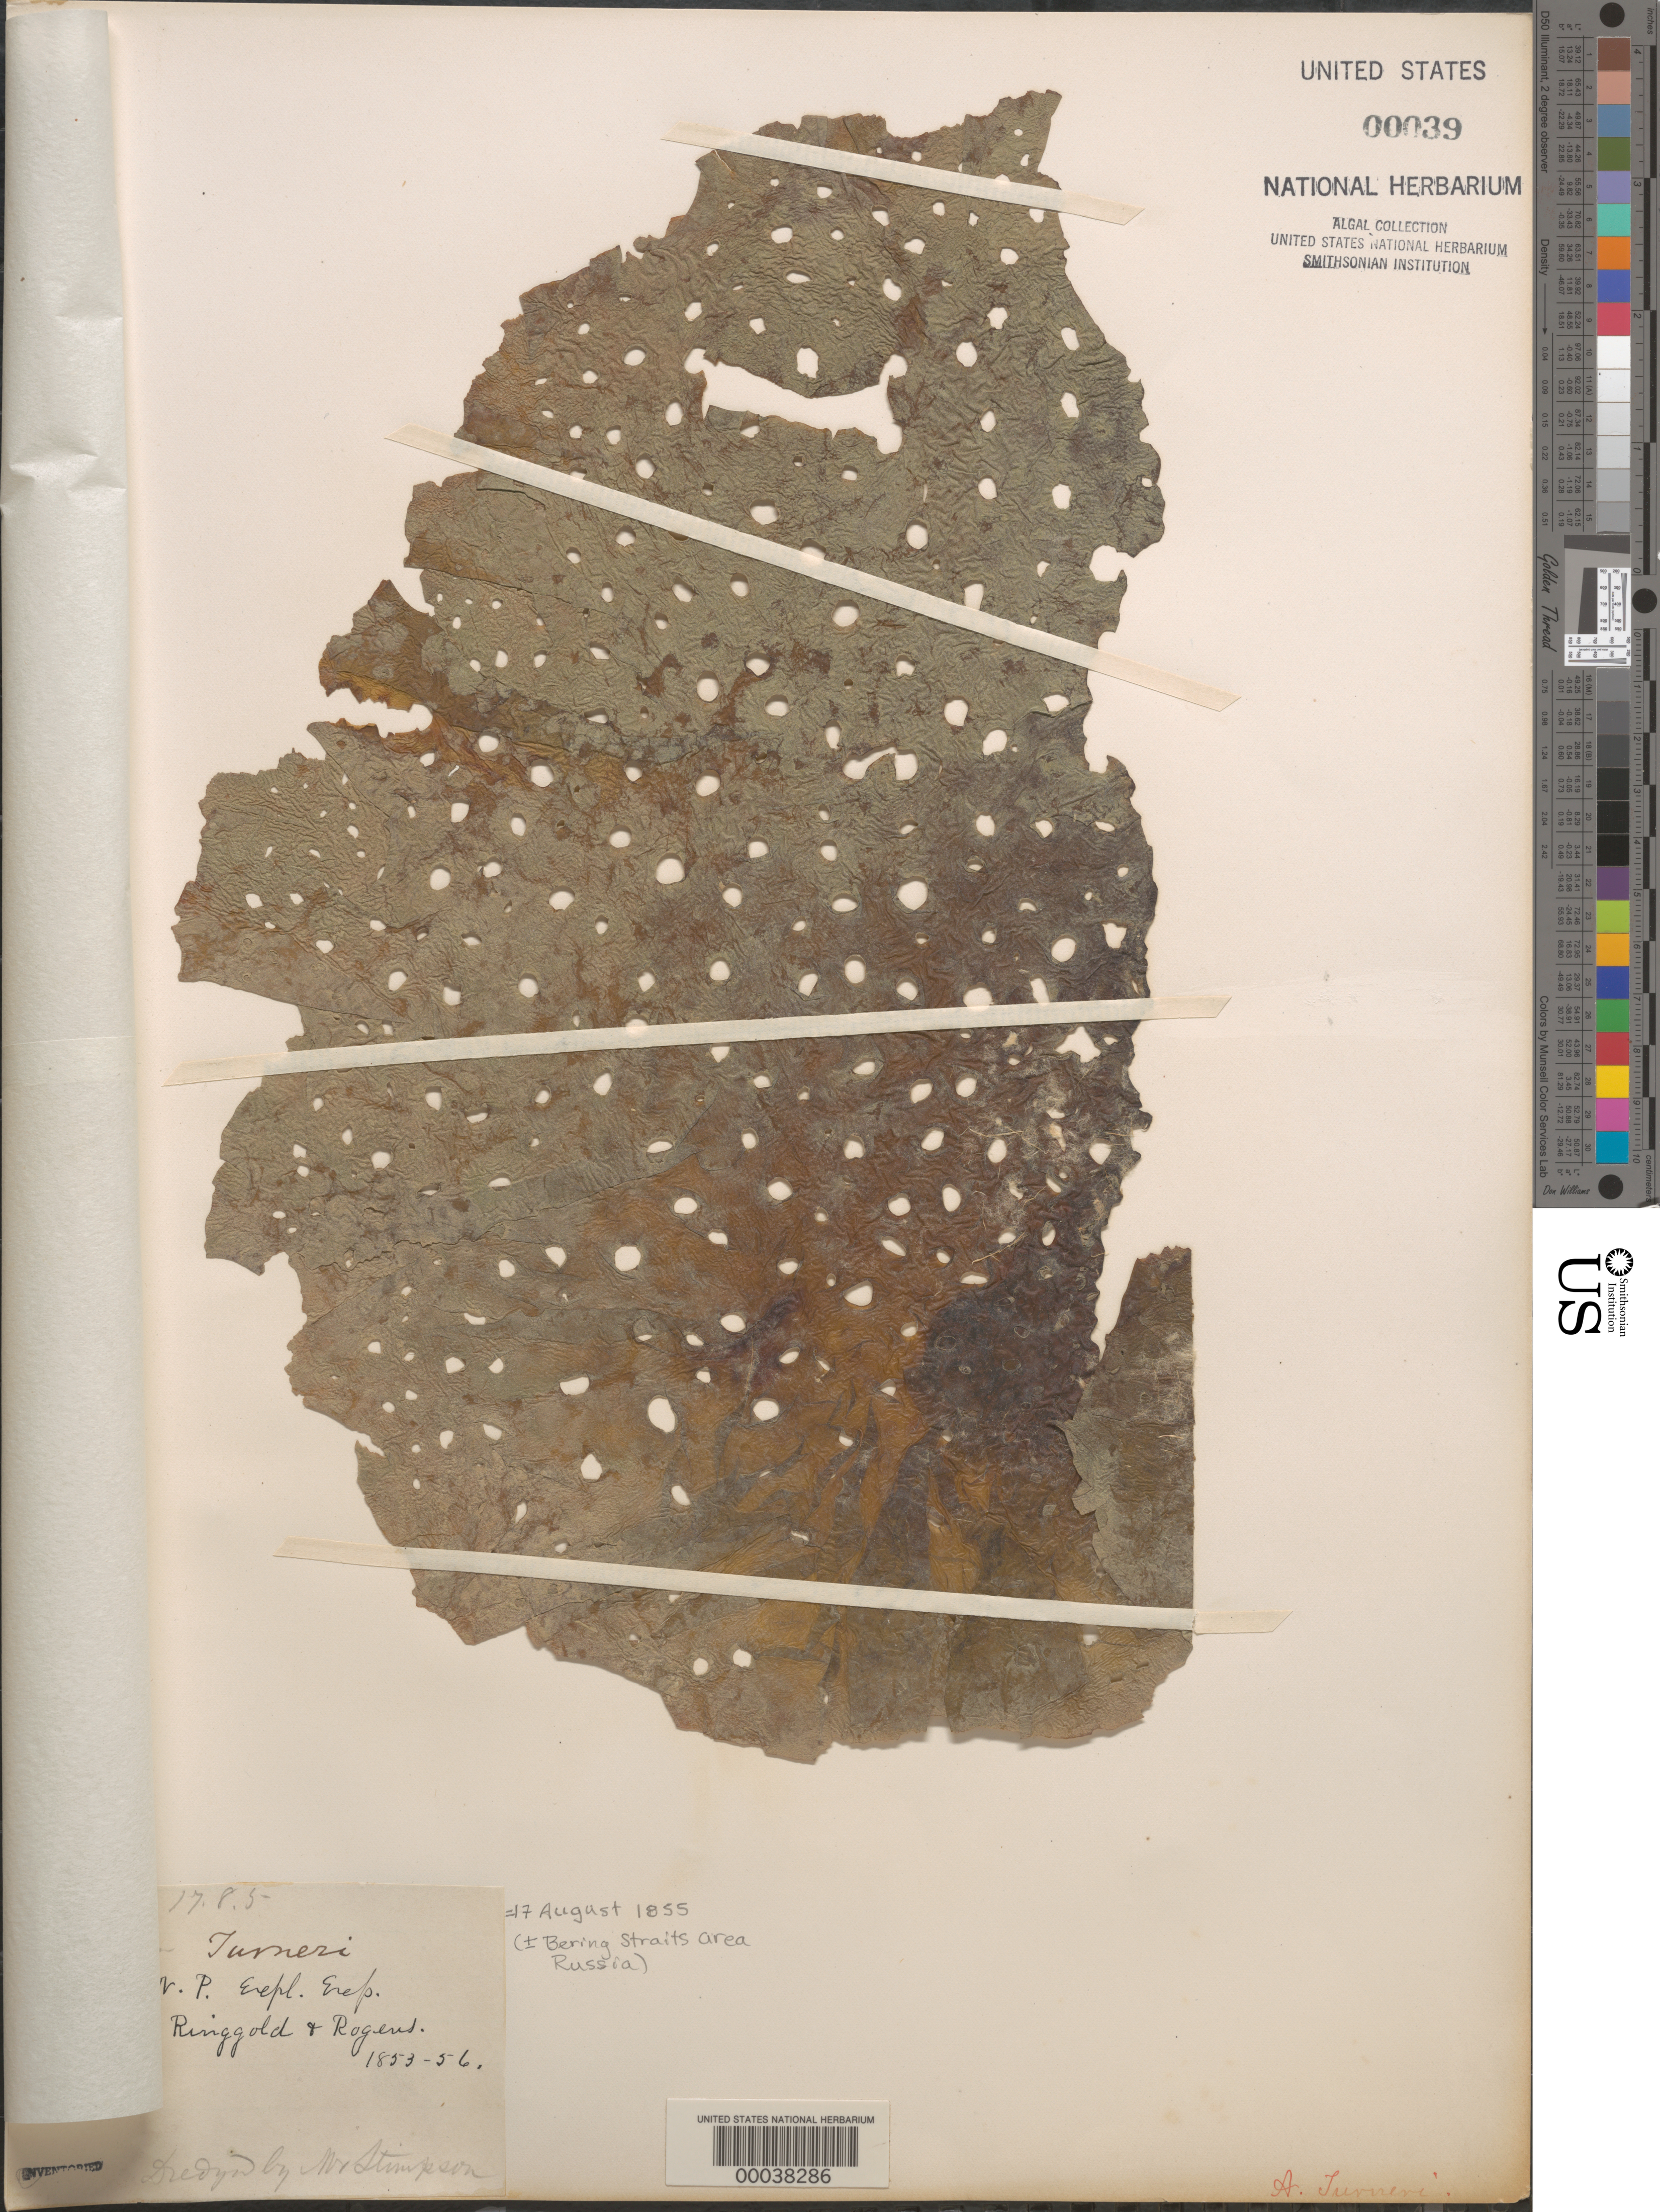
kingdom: Chromista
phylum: Ochrophyta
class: Phaeophyceae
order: Laminariales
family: Costariaceae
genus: Agarum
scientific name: Agarum clathratum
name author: Dumortier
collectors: W. Stimpson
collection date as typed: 17 Aug 1855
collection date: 1855-08-17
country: Russian Federation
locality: Bering Straits area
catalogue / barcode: US 39